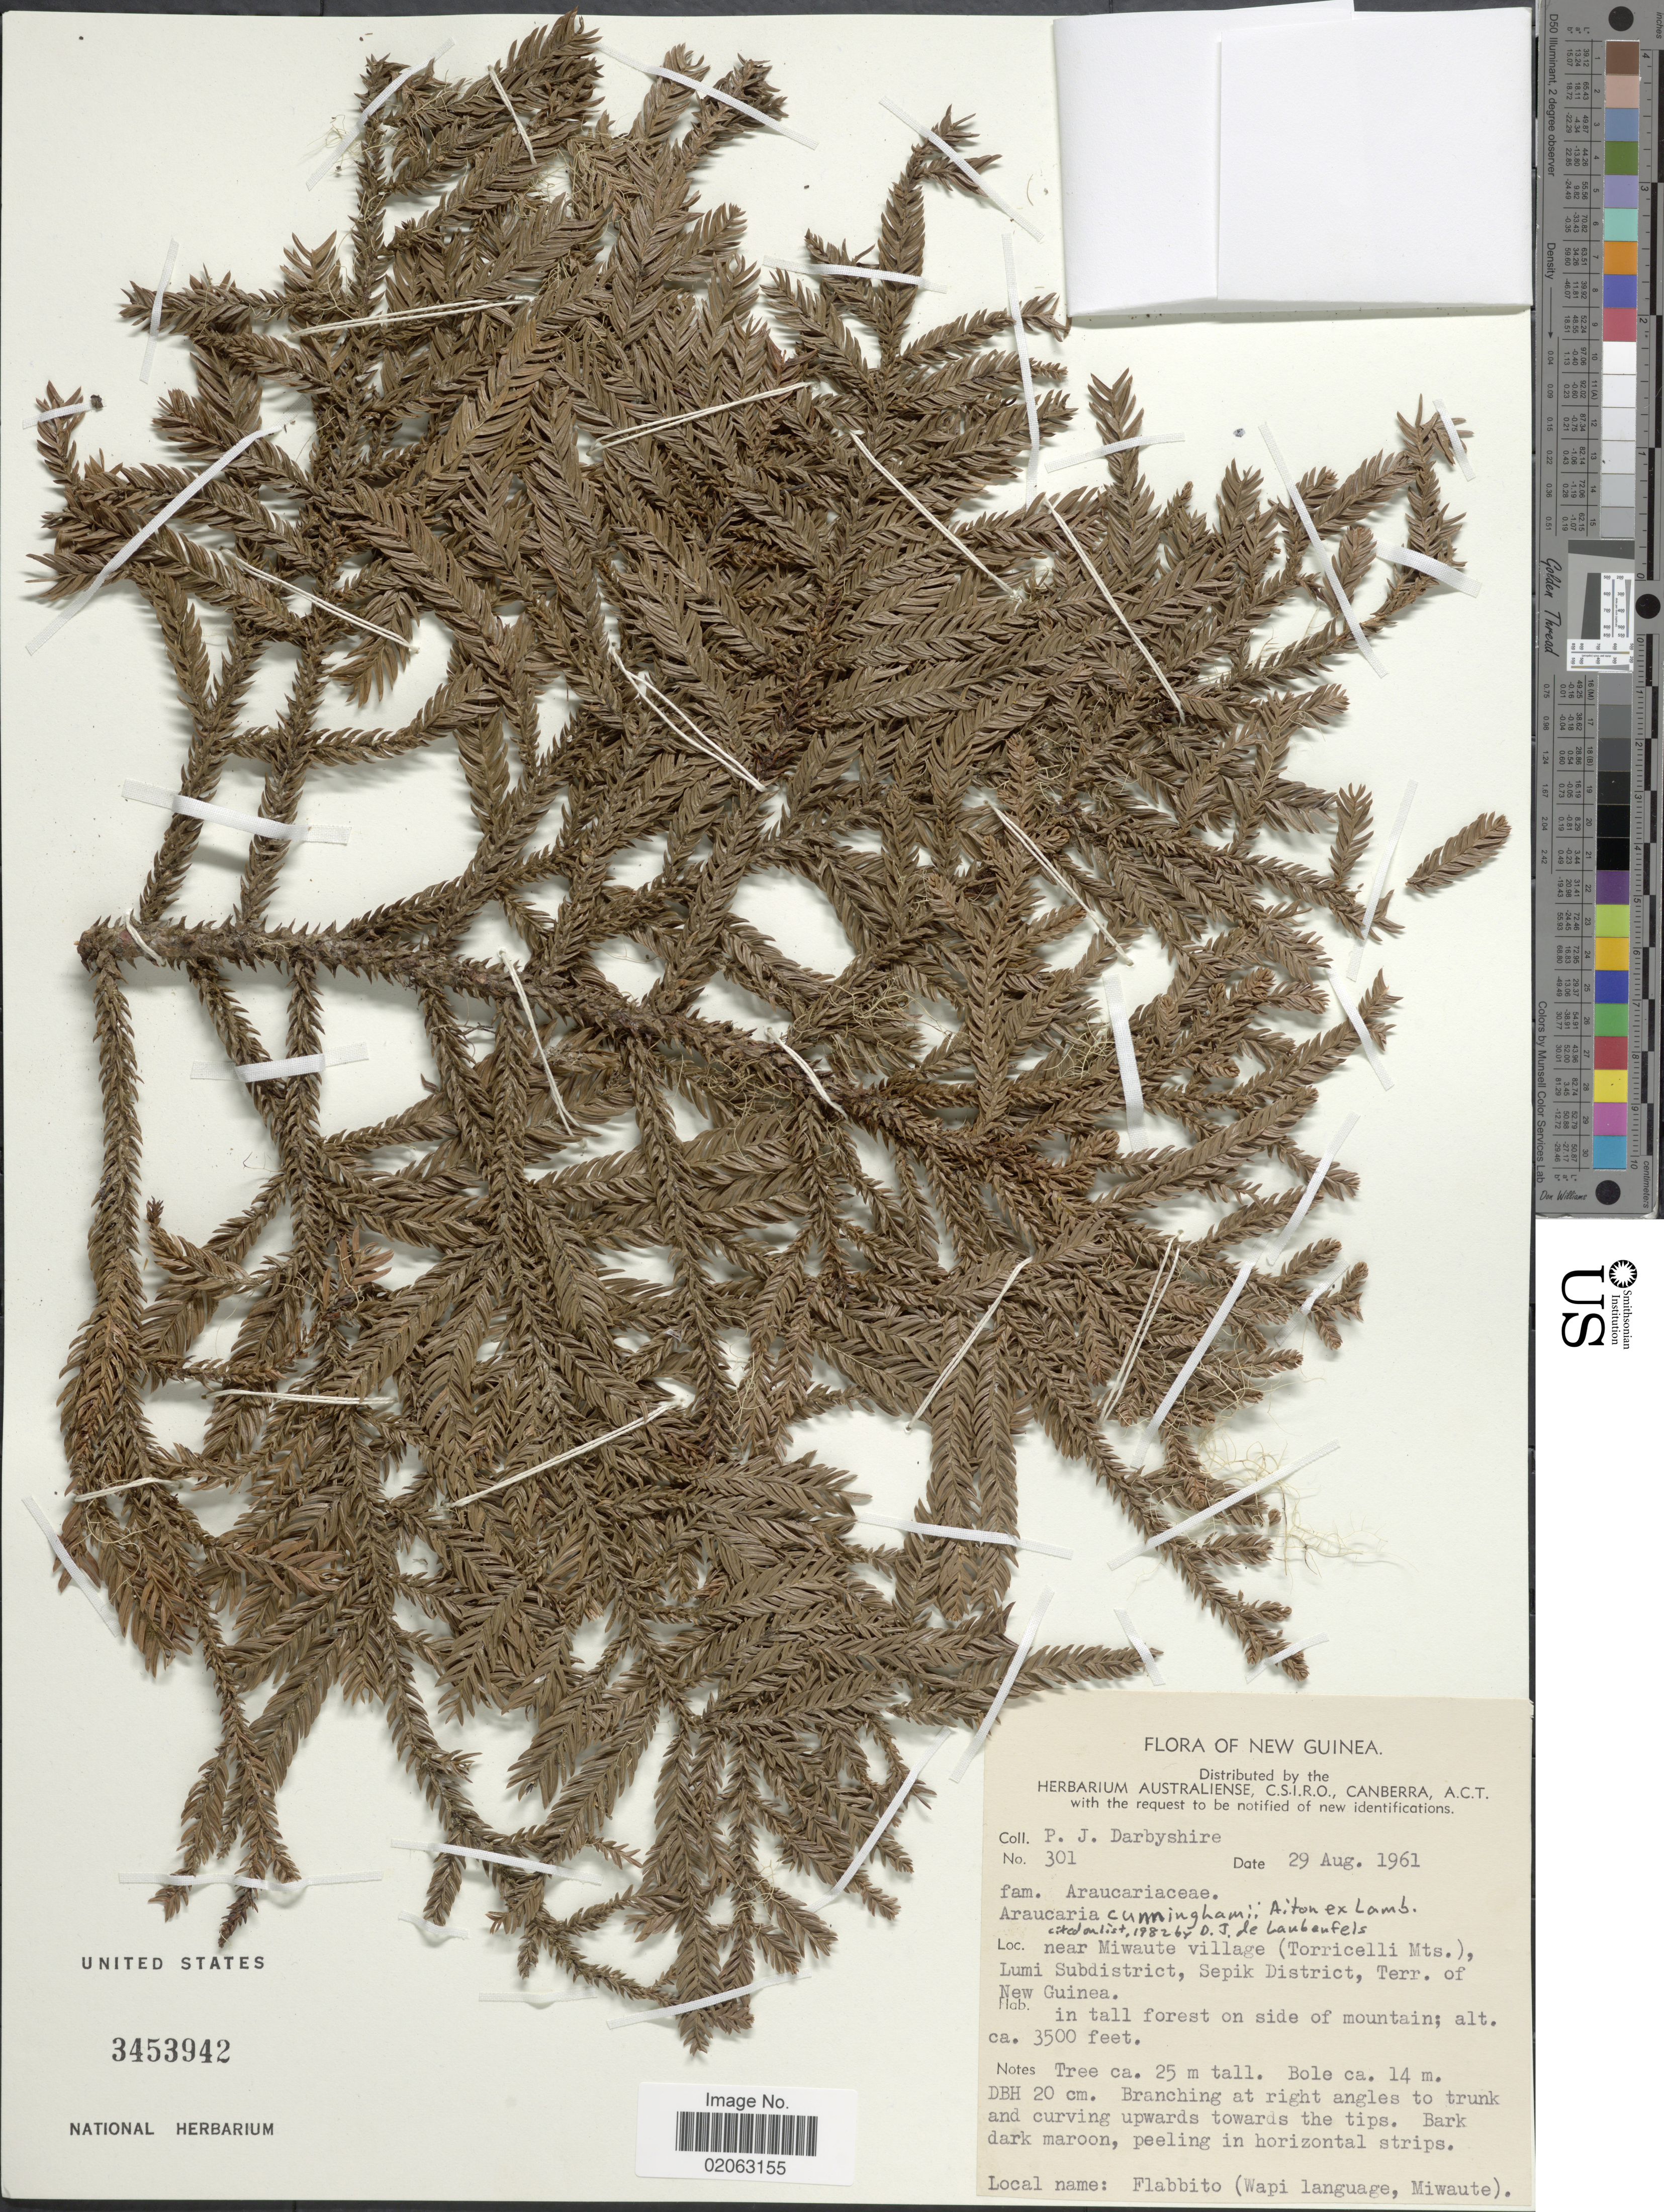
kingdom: Plantae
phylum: Tracheophyta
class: Pinopsida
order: Pinales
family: Araucariaceae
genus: Araucaria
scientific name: Araucaria cunninghamii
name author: Aiton ex D. Don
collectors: P. Darbyshire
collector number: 301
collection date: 1961-08-29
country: Papua New Guinea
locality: New Guinea, near Miwaute village (Torricelli Mts.), Lumi Subdistrict, Sepik District, Terr. of New Guinea.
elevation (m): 1067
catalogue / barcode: US 3453942